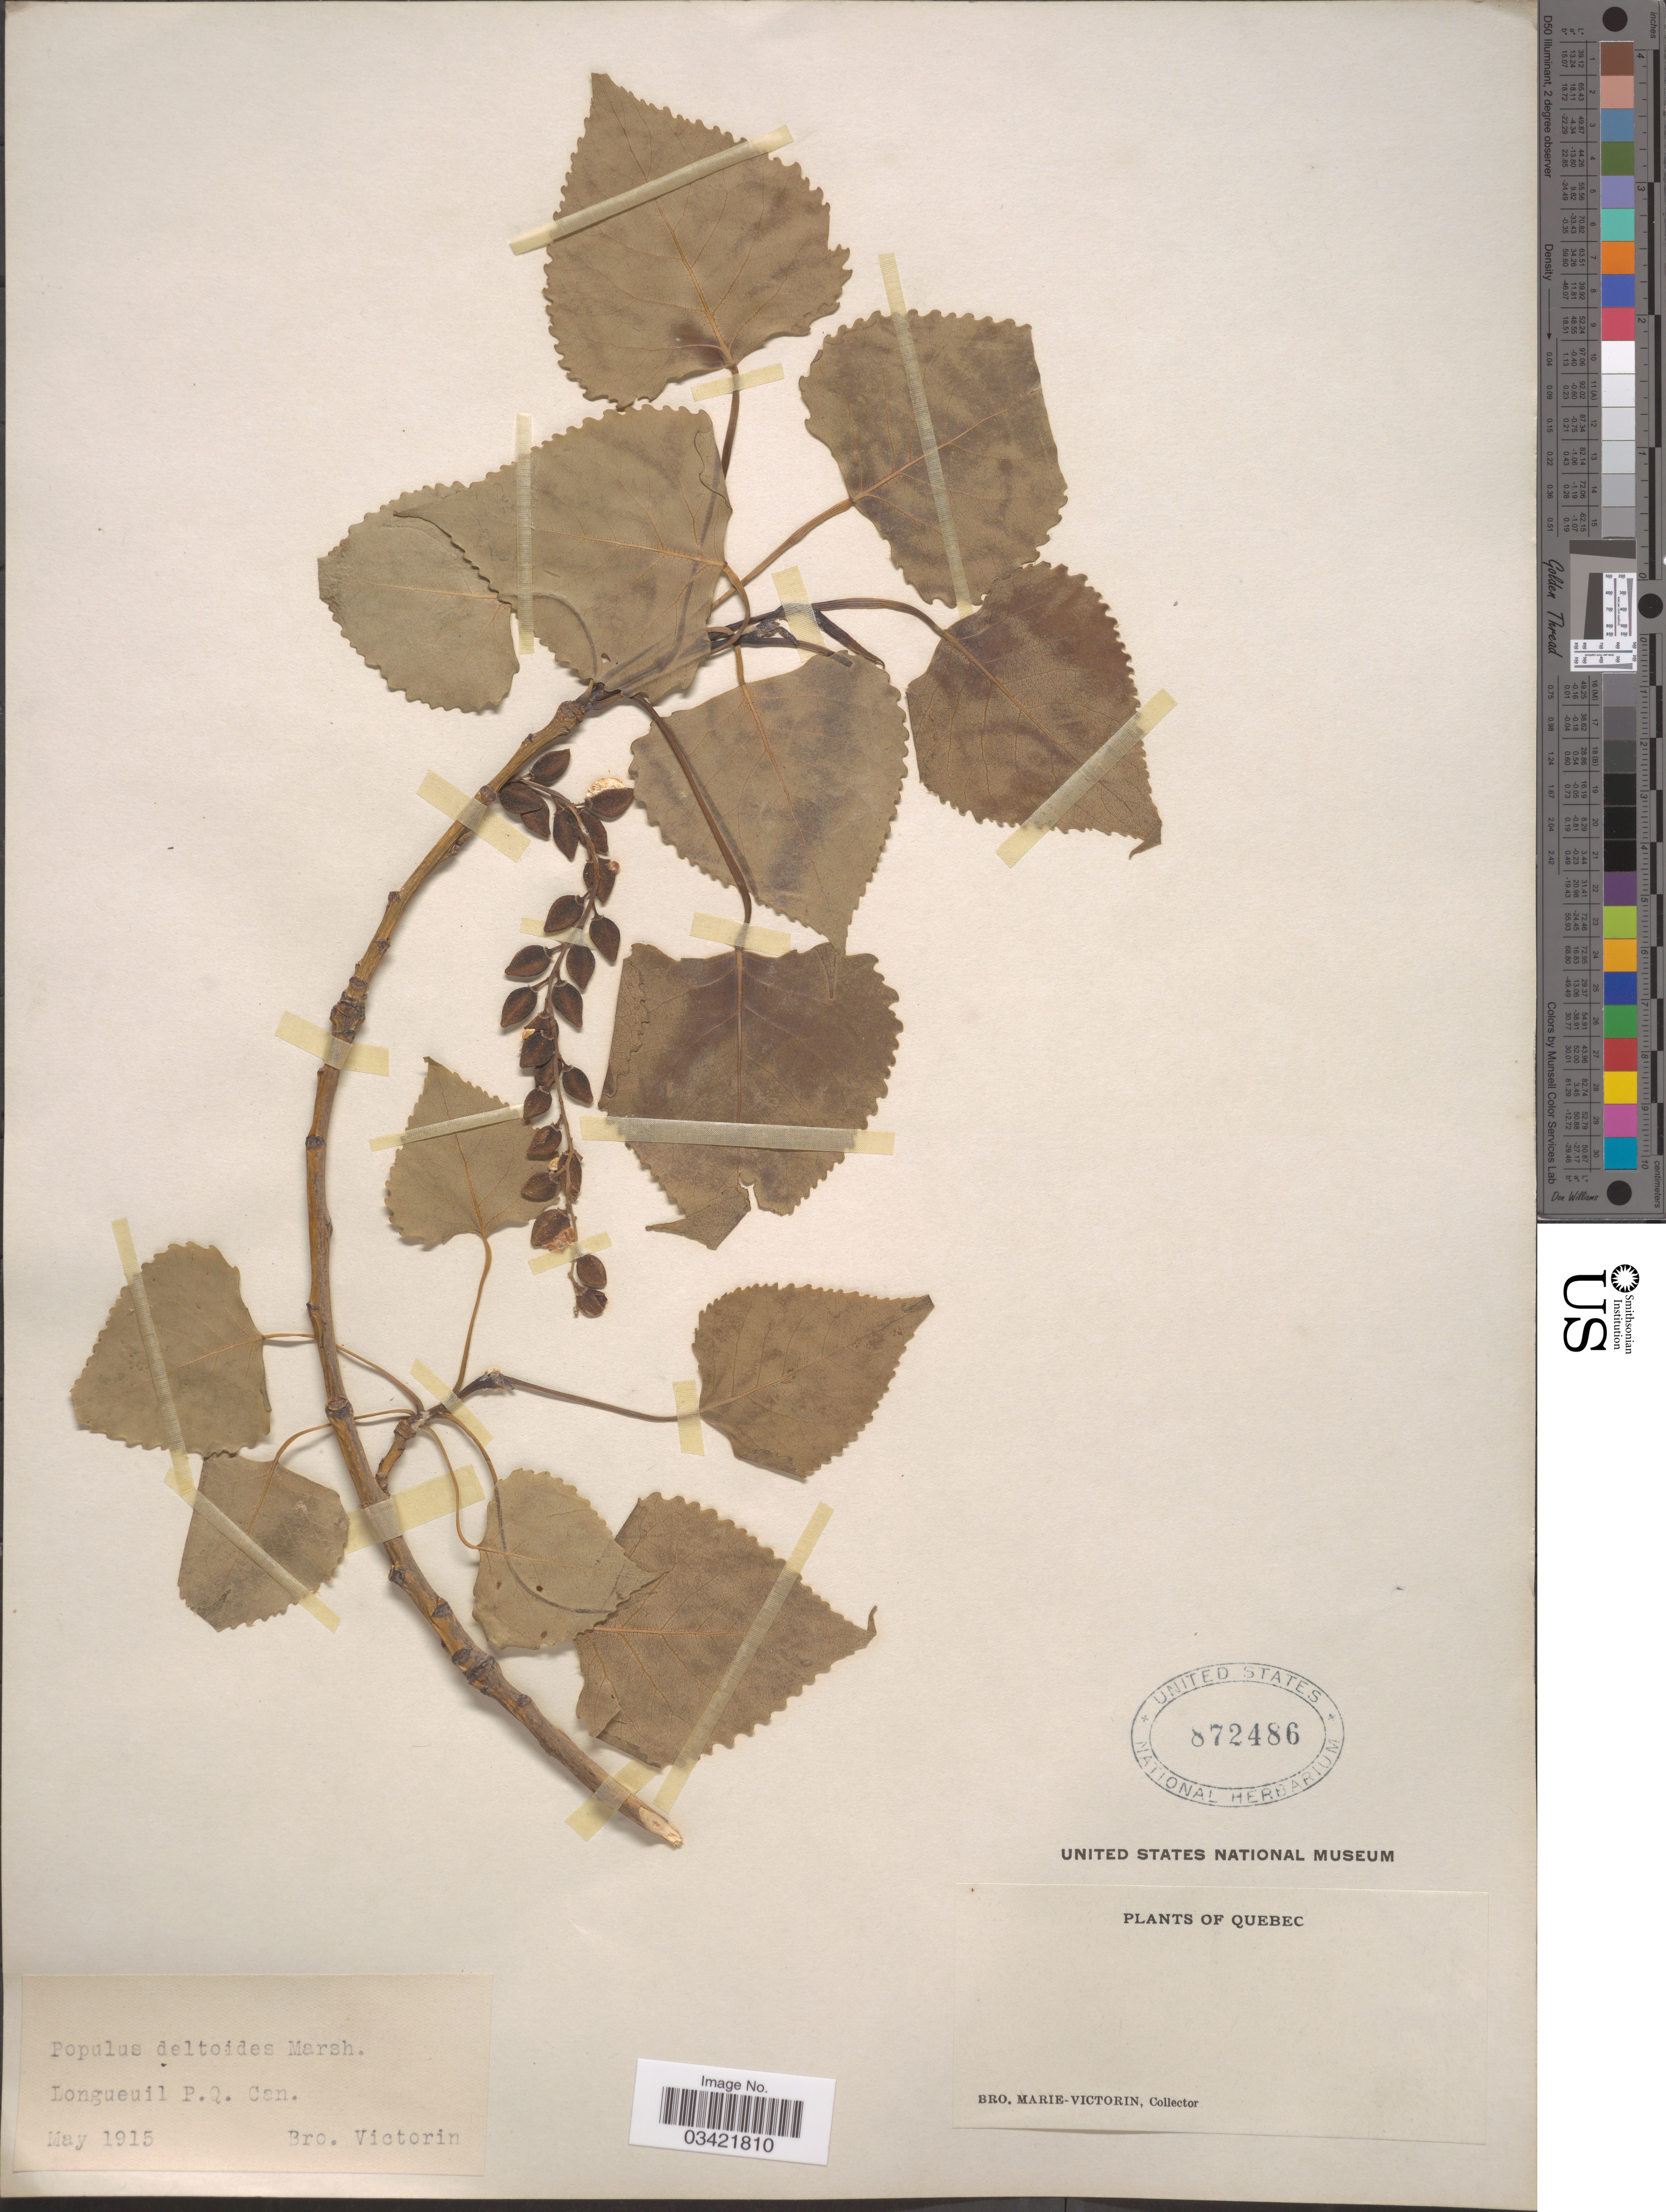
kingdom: Plantae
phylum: Tracheophyta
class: Magnoliopsida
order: Malpighiales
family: Salicaceae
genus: Populus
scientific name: Populus deltoides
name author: W. Bartram ex Marshall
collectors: Fr. Marie-Victorin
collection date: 1915-05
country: Canada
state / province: Quebec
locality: Longueuil P. Q.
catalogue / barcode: US 872486